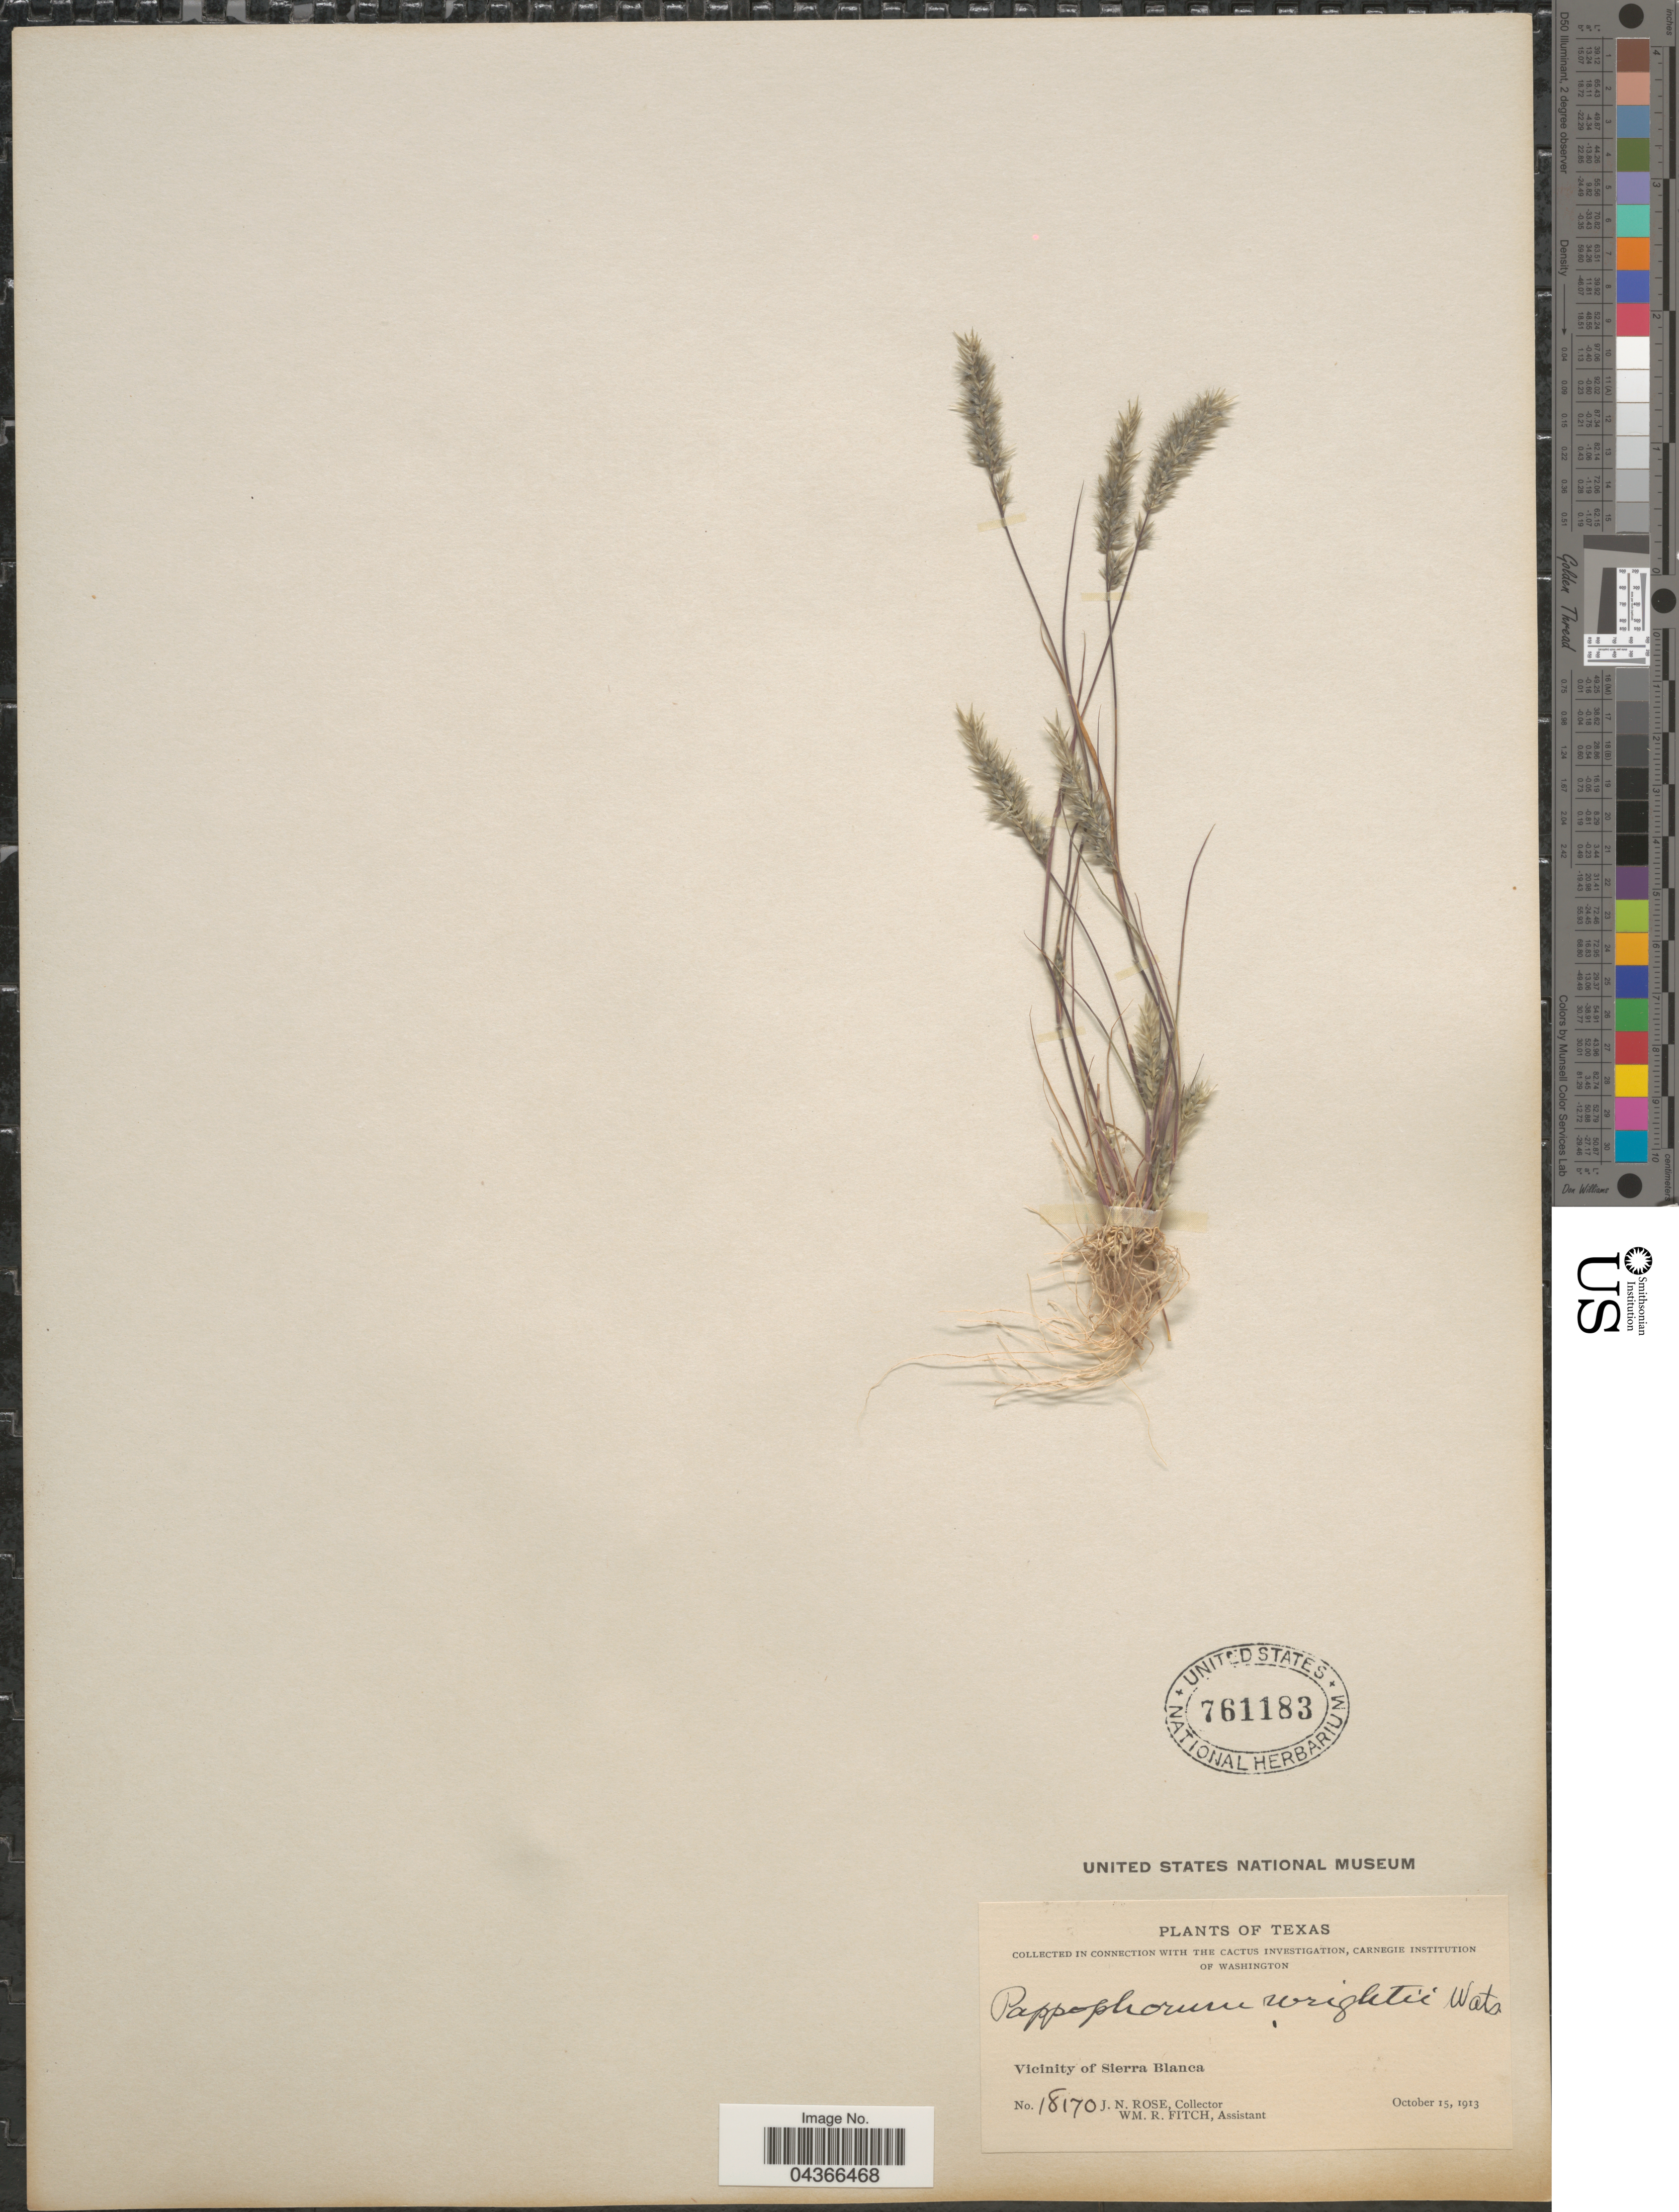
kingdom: Plantae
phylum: Tracheophyta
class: Liliopsida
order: Poales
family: Poaceae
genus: Enneapogon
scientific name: Enneapogon desvauxii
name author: P. Beauv.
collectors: J. N. Rose & W. R. Fitch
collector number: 18170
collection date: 1913-10-15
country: United States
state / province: Texas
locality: Vicinity of Sierra Blanca.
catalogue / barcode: US 761183